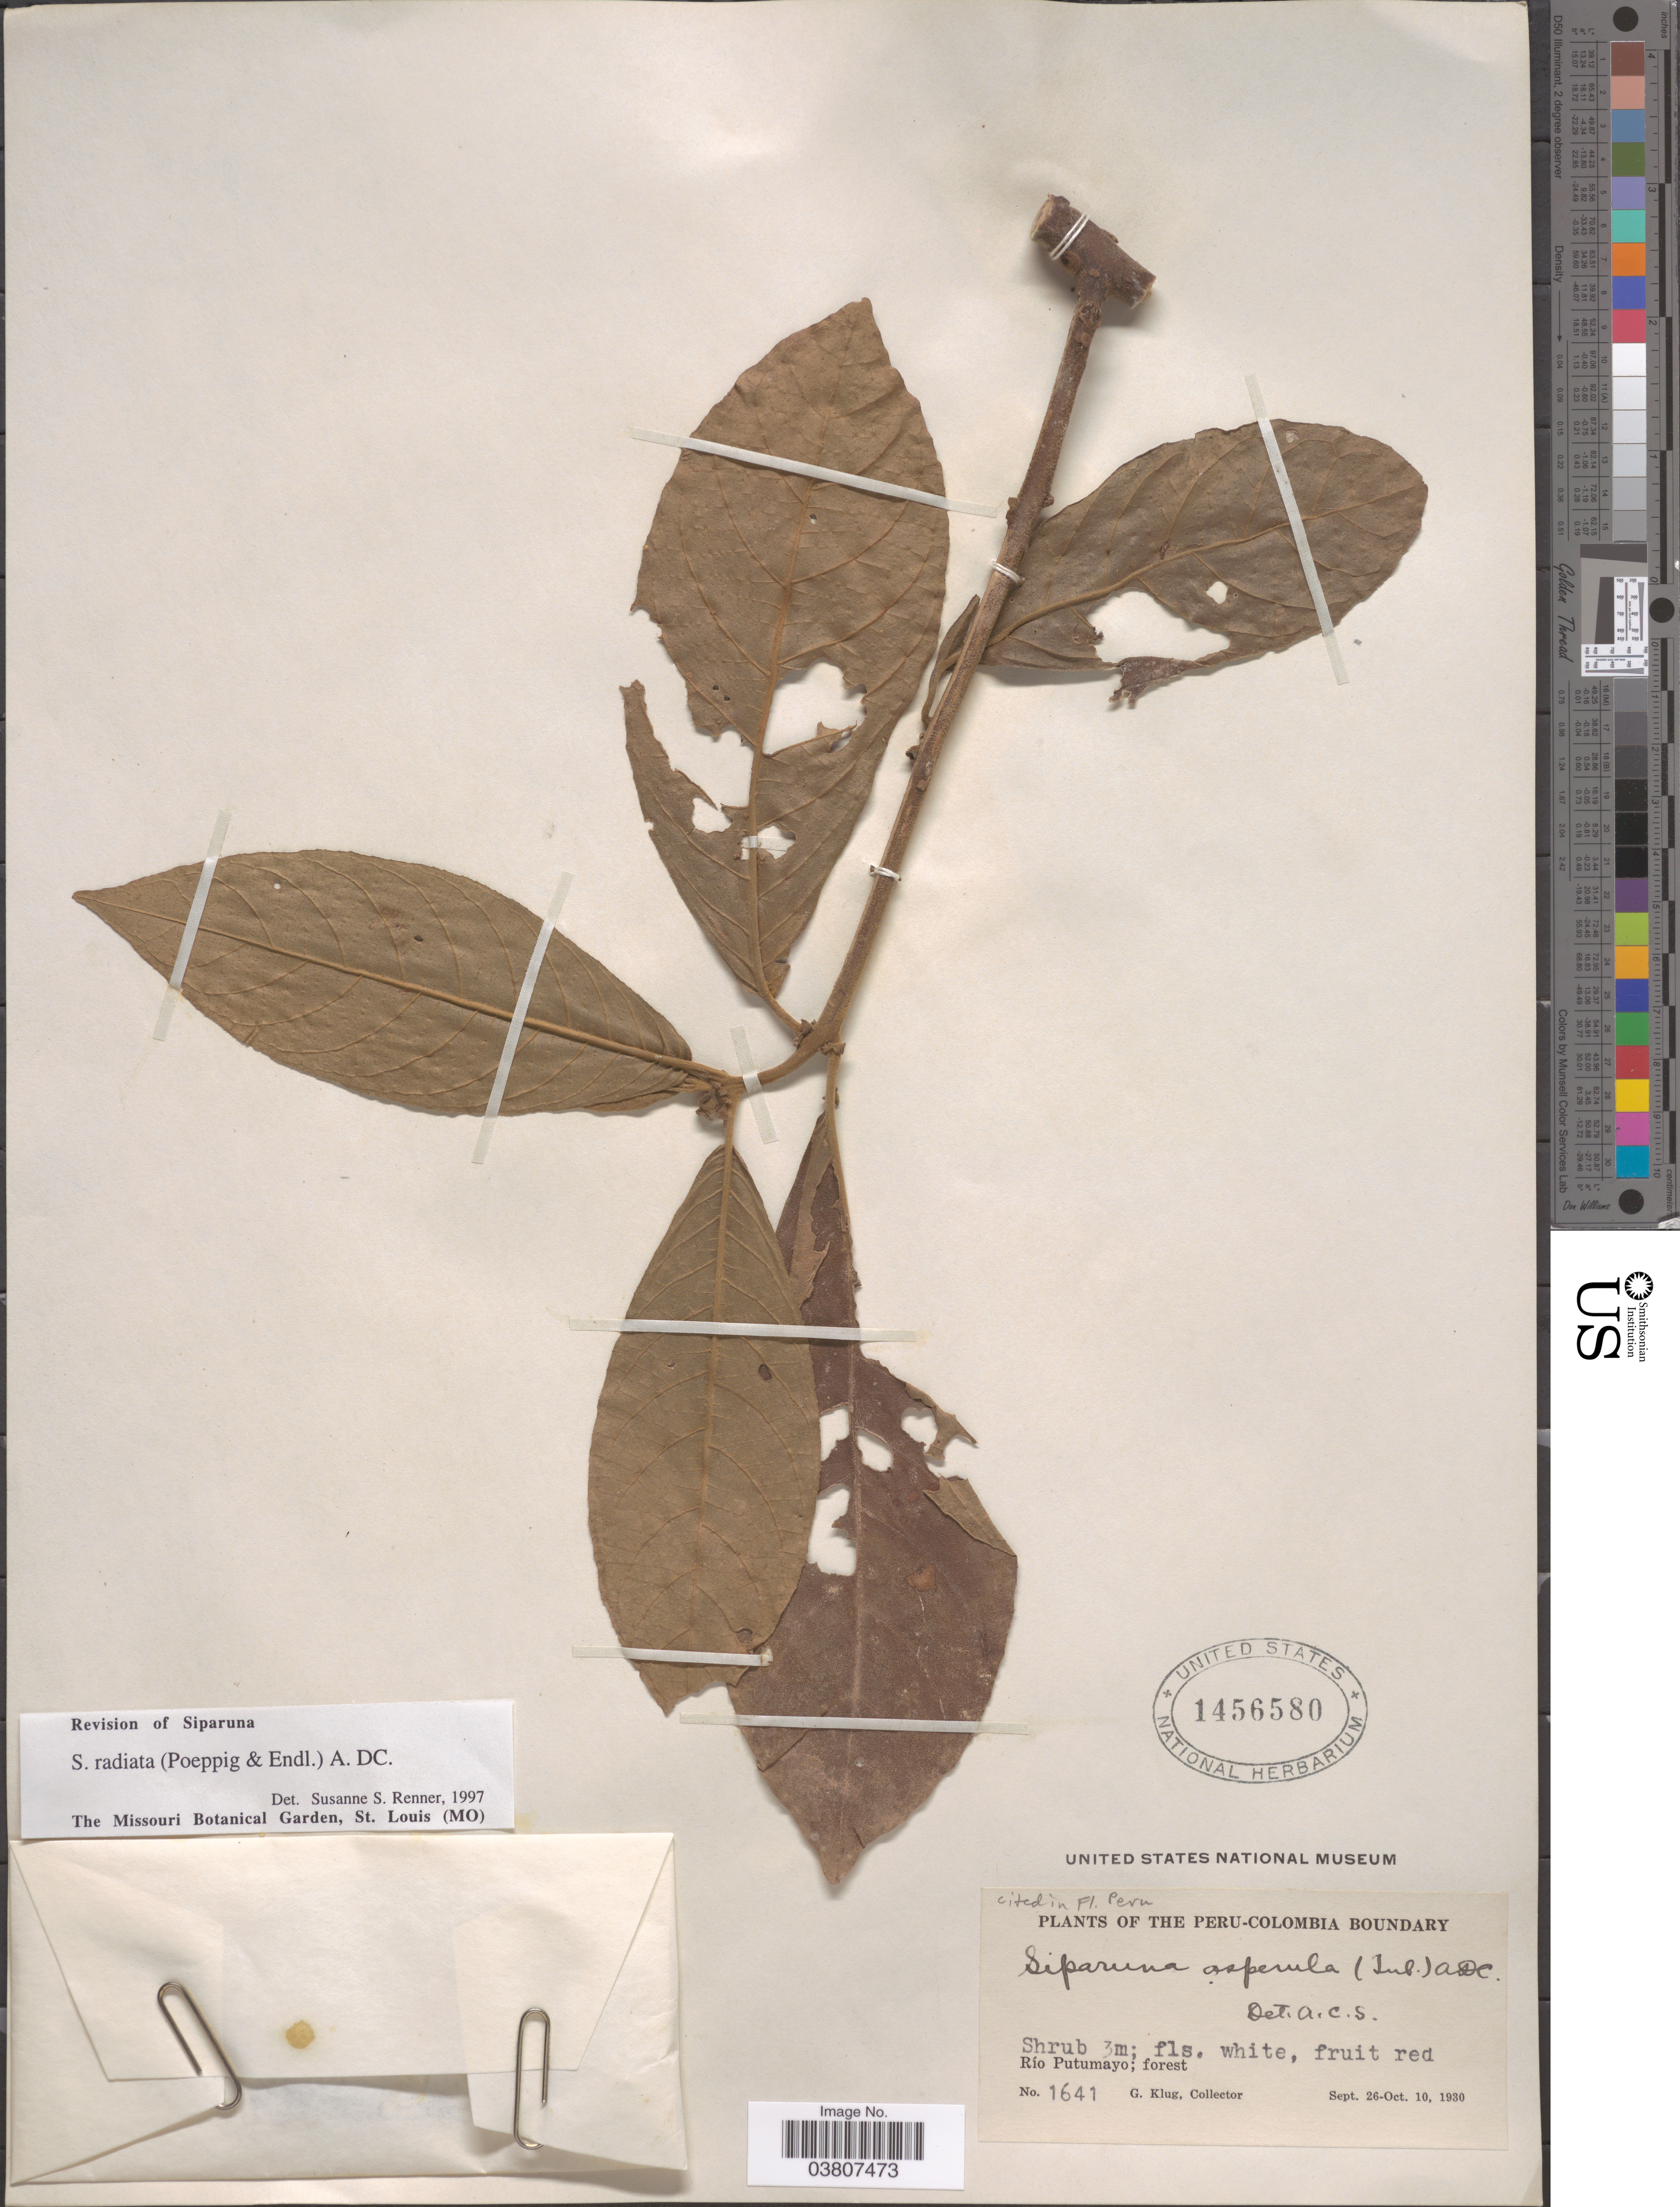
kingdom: Plantae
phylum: Tracheophyta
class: Magnoliopsida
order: Laurales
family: Siparunaceae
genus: Siparuna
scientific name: Siparuna sessiliflora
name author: (Kunth) A. DC.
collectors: G. Klug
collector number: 1641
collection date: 1930-09-26/1930-10-10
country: Colombia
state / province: Putumayo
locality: The Peru-Colombia Boundary. Río Putumayo.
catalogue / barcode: US 1456580